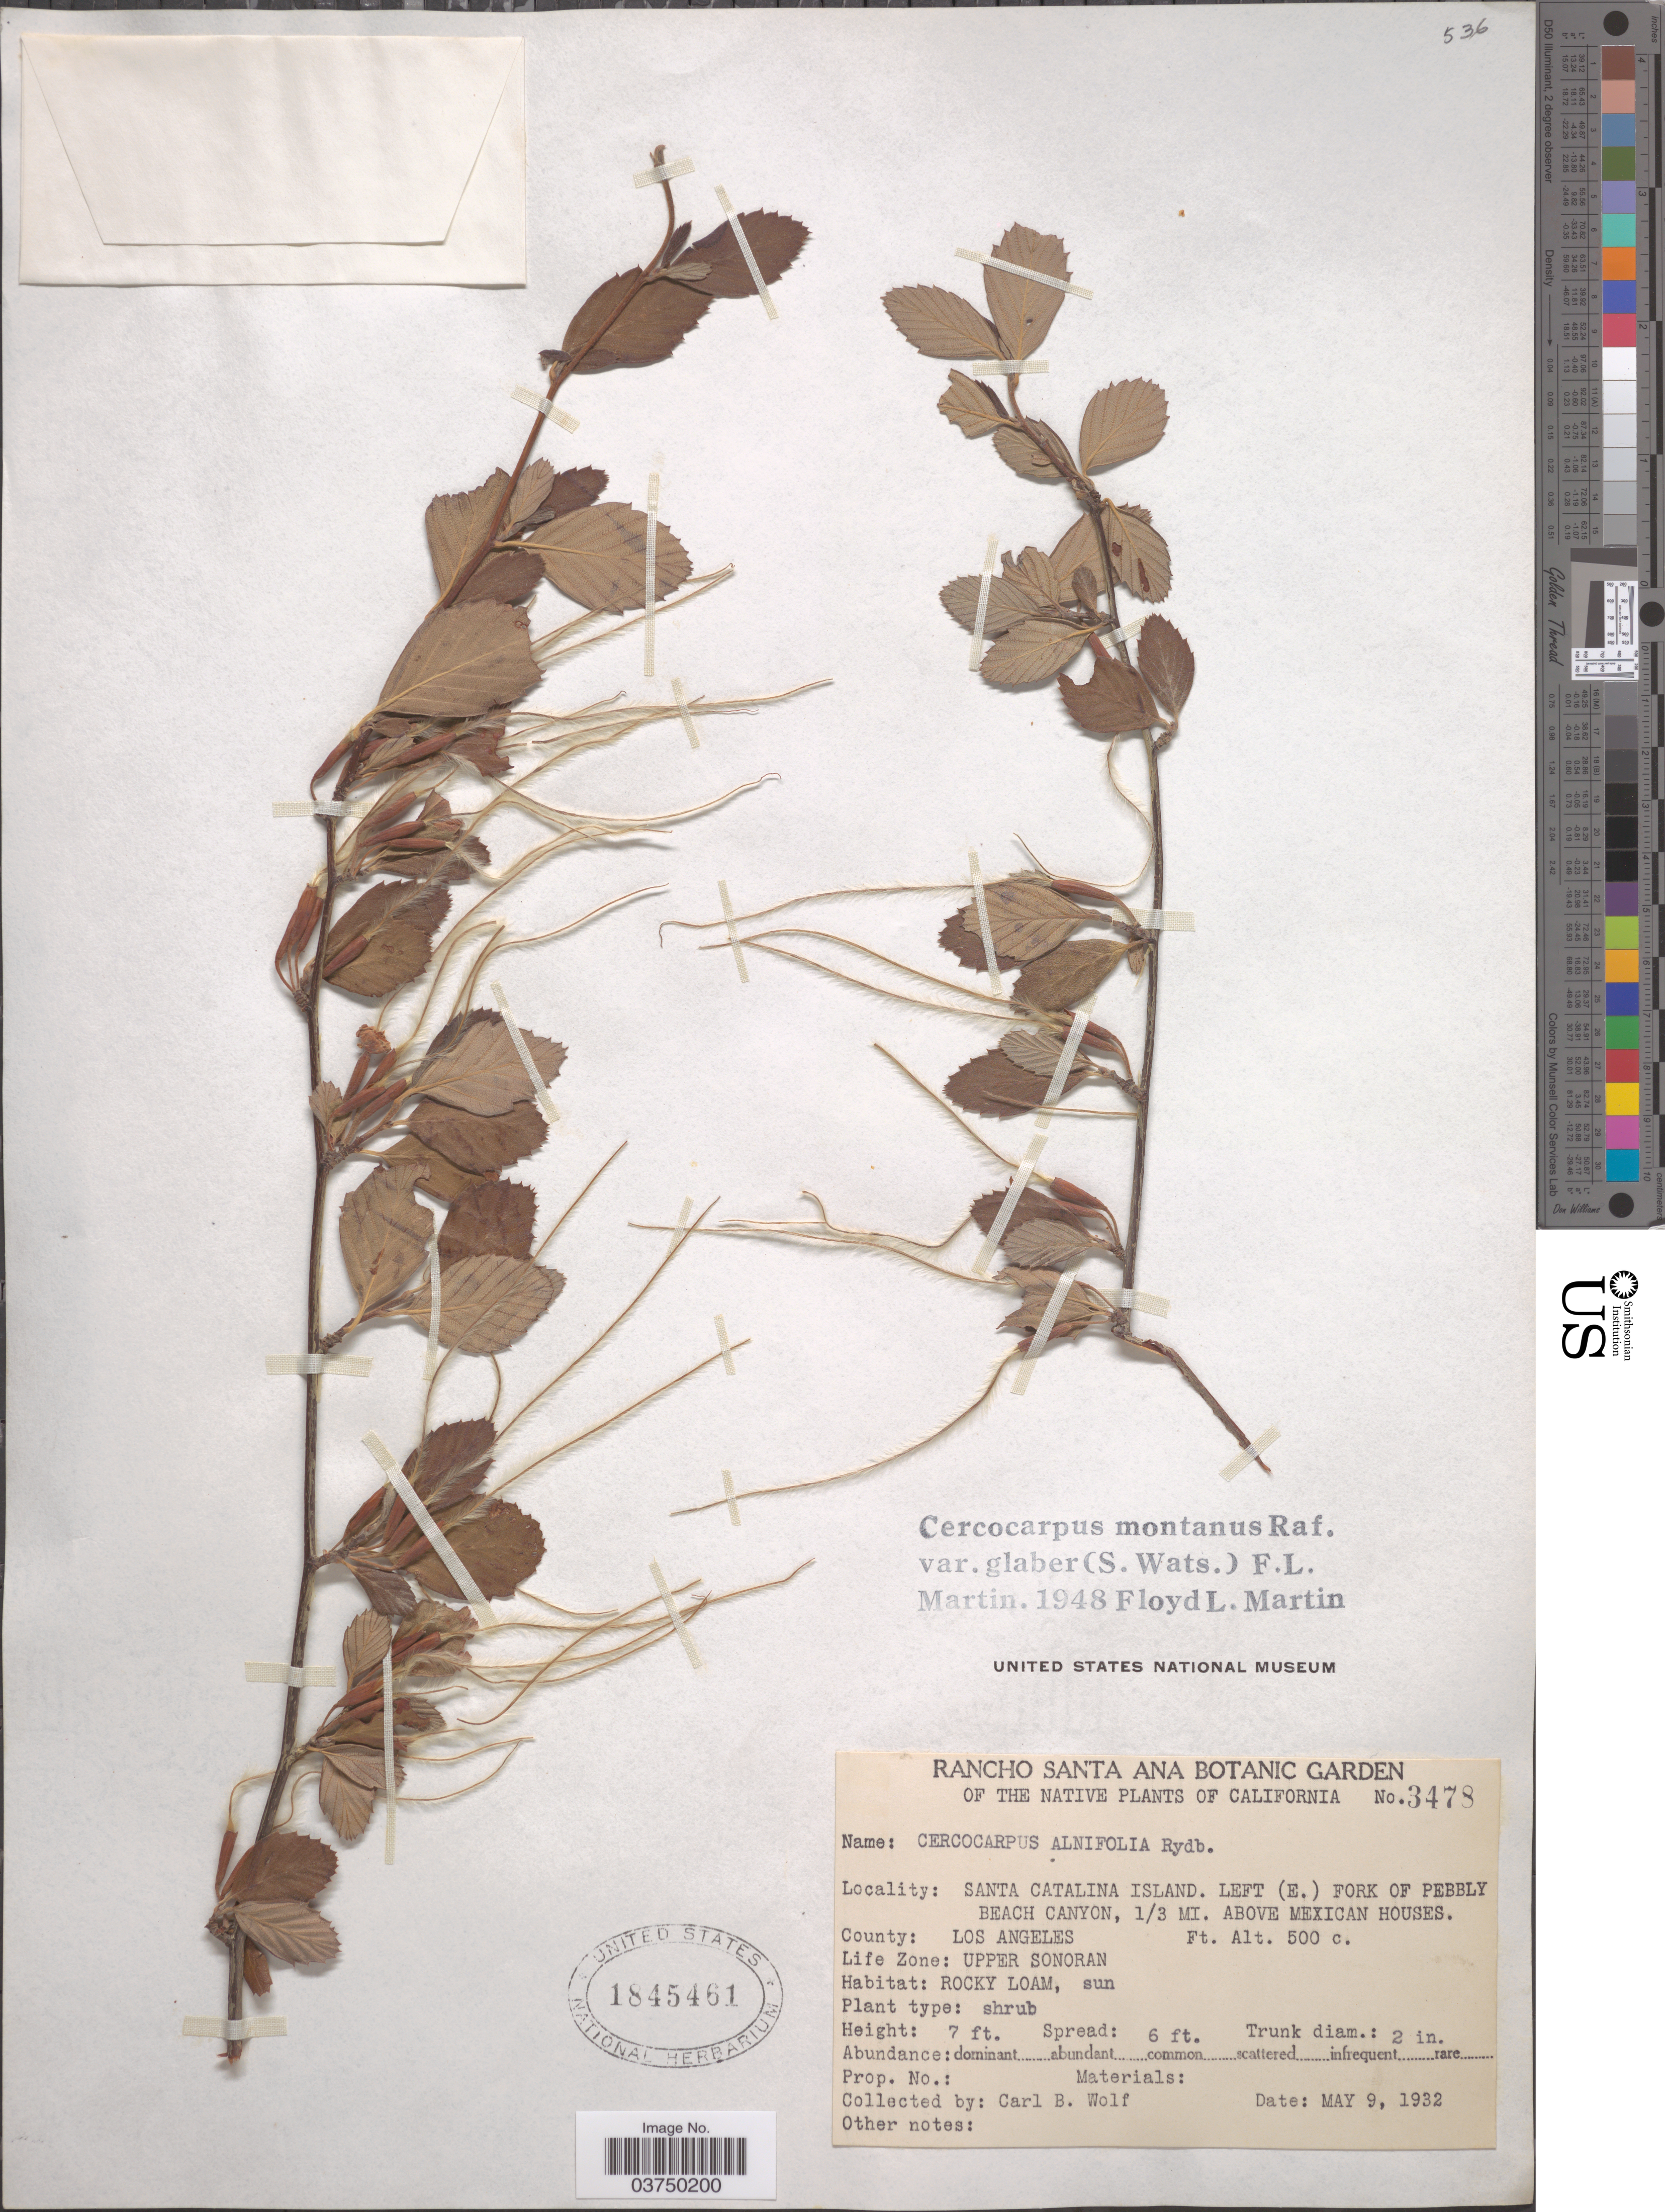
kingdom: Plantae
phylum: Tracheophyta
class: Magnoliopsida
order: Rosales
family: Rosaceae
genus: Cercocarpus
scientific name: Cercocarpus montanus var. glaber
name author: (S. Watson) F.L. Martin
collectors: C. B. Wolf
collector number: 3478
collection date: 1932-05-09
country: United States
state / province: California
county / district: Los Angeles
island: Santa Catalina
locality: Santa Catalina Island. Left (E.) Fork of Pebbly Beach Canyon, 1/3 mi. above Mexican Houses. County: Los Angeles. Life Zone: Upper Sonoran.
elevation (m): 152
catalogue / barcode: US 1845461